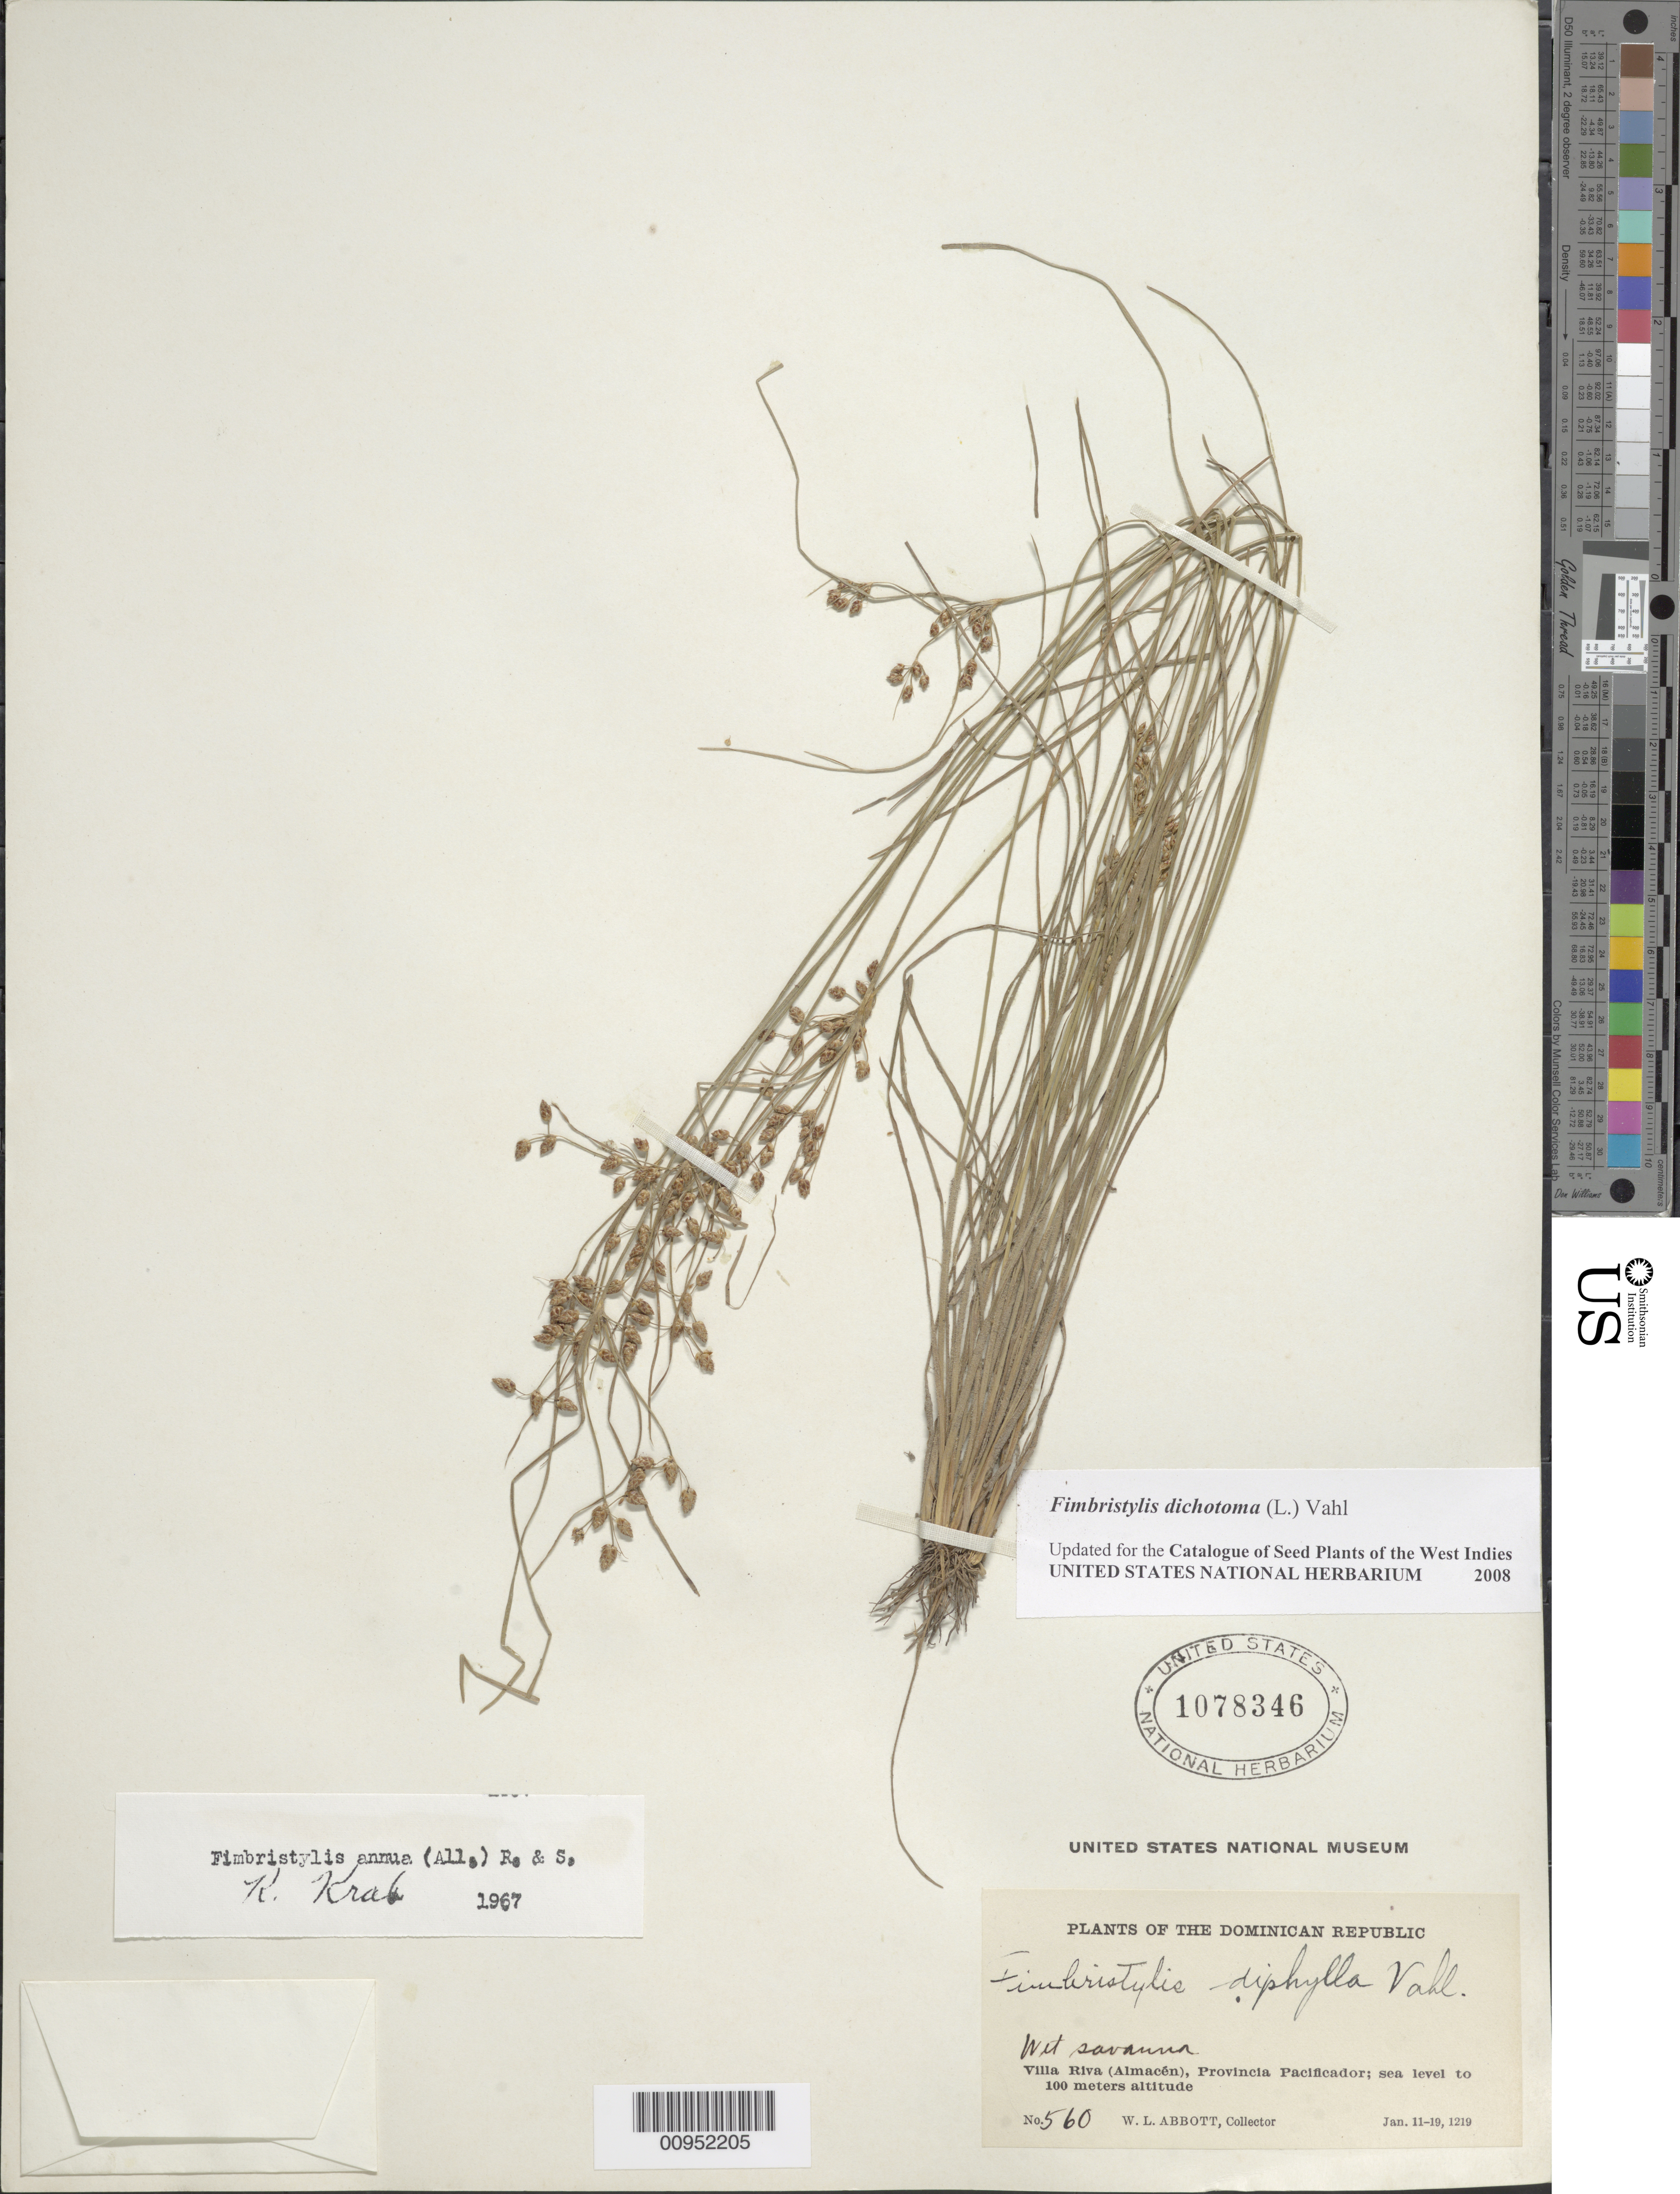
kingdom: Plantae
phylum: Tracheophyta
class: Liliopsida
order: Poales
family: Cyperaceae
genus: Fimbristylis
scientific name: Fimbristylis dichotoma subsp. dichotoma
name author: (L.) Vahl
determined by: Strong, M. T., (US), Smithsonian Institution - National Museum of Natural History (UNITED STATES)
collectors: W. L. Abbott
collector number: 560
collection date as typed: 11 Jan 1921 to 19 Jan 1921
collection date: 1921-01-11/1921-01-19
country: Dominican Republic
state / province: Duarte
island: Hispaniola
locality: Villa Riva (Almacén), savanna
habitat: Wet savanna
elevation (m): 0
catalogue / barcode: US 1078346